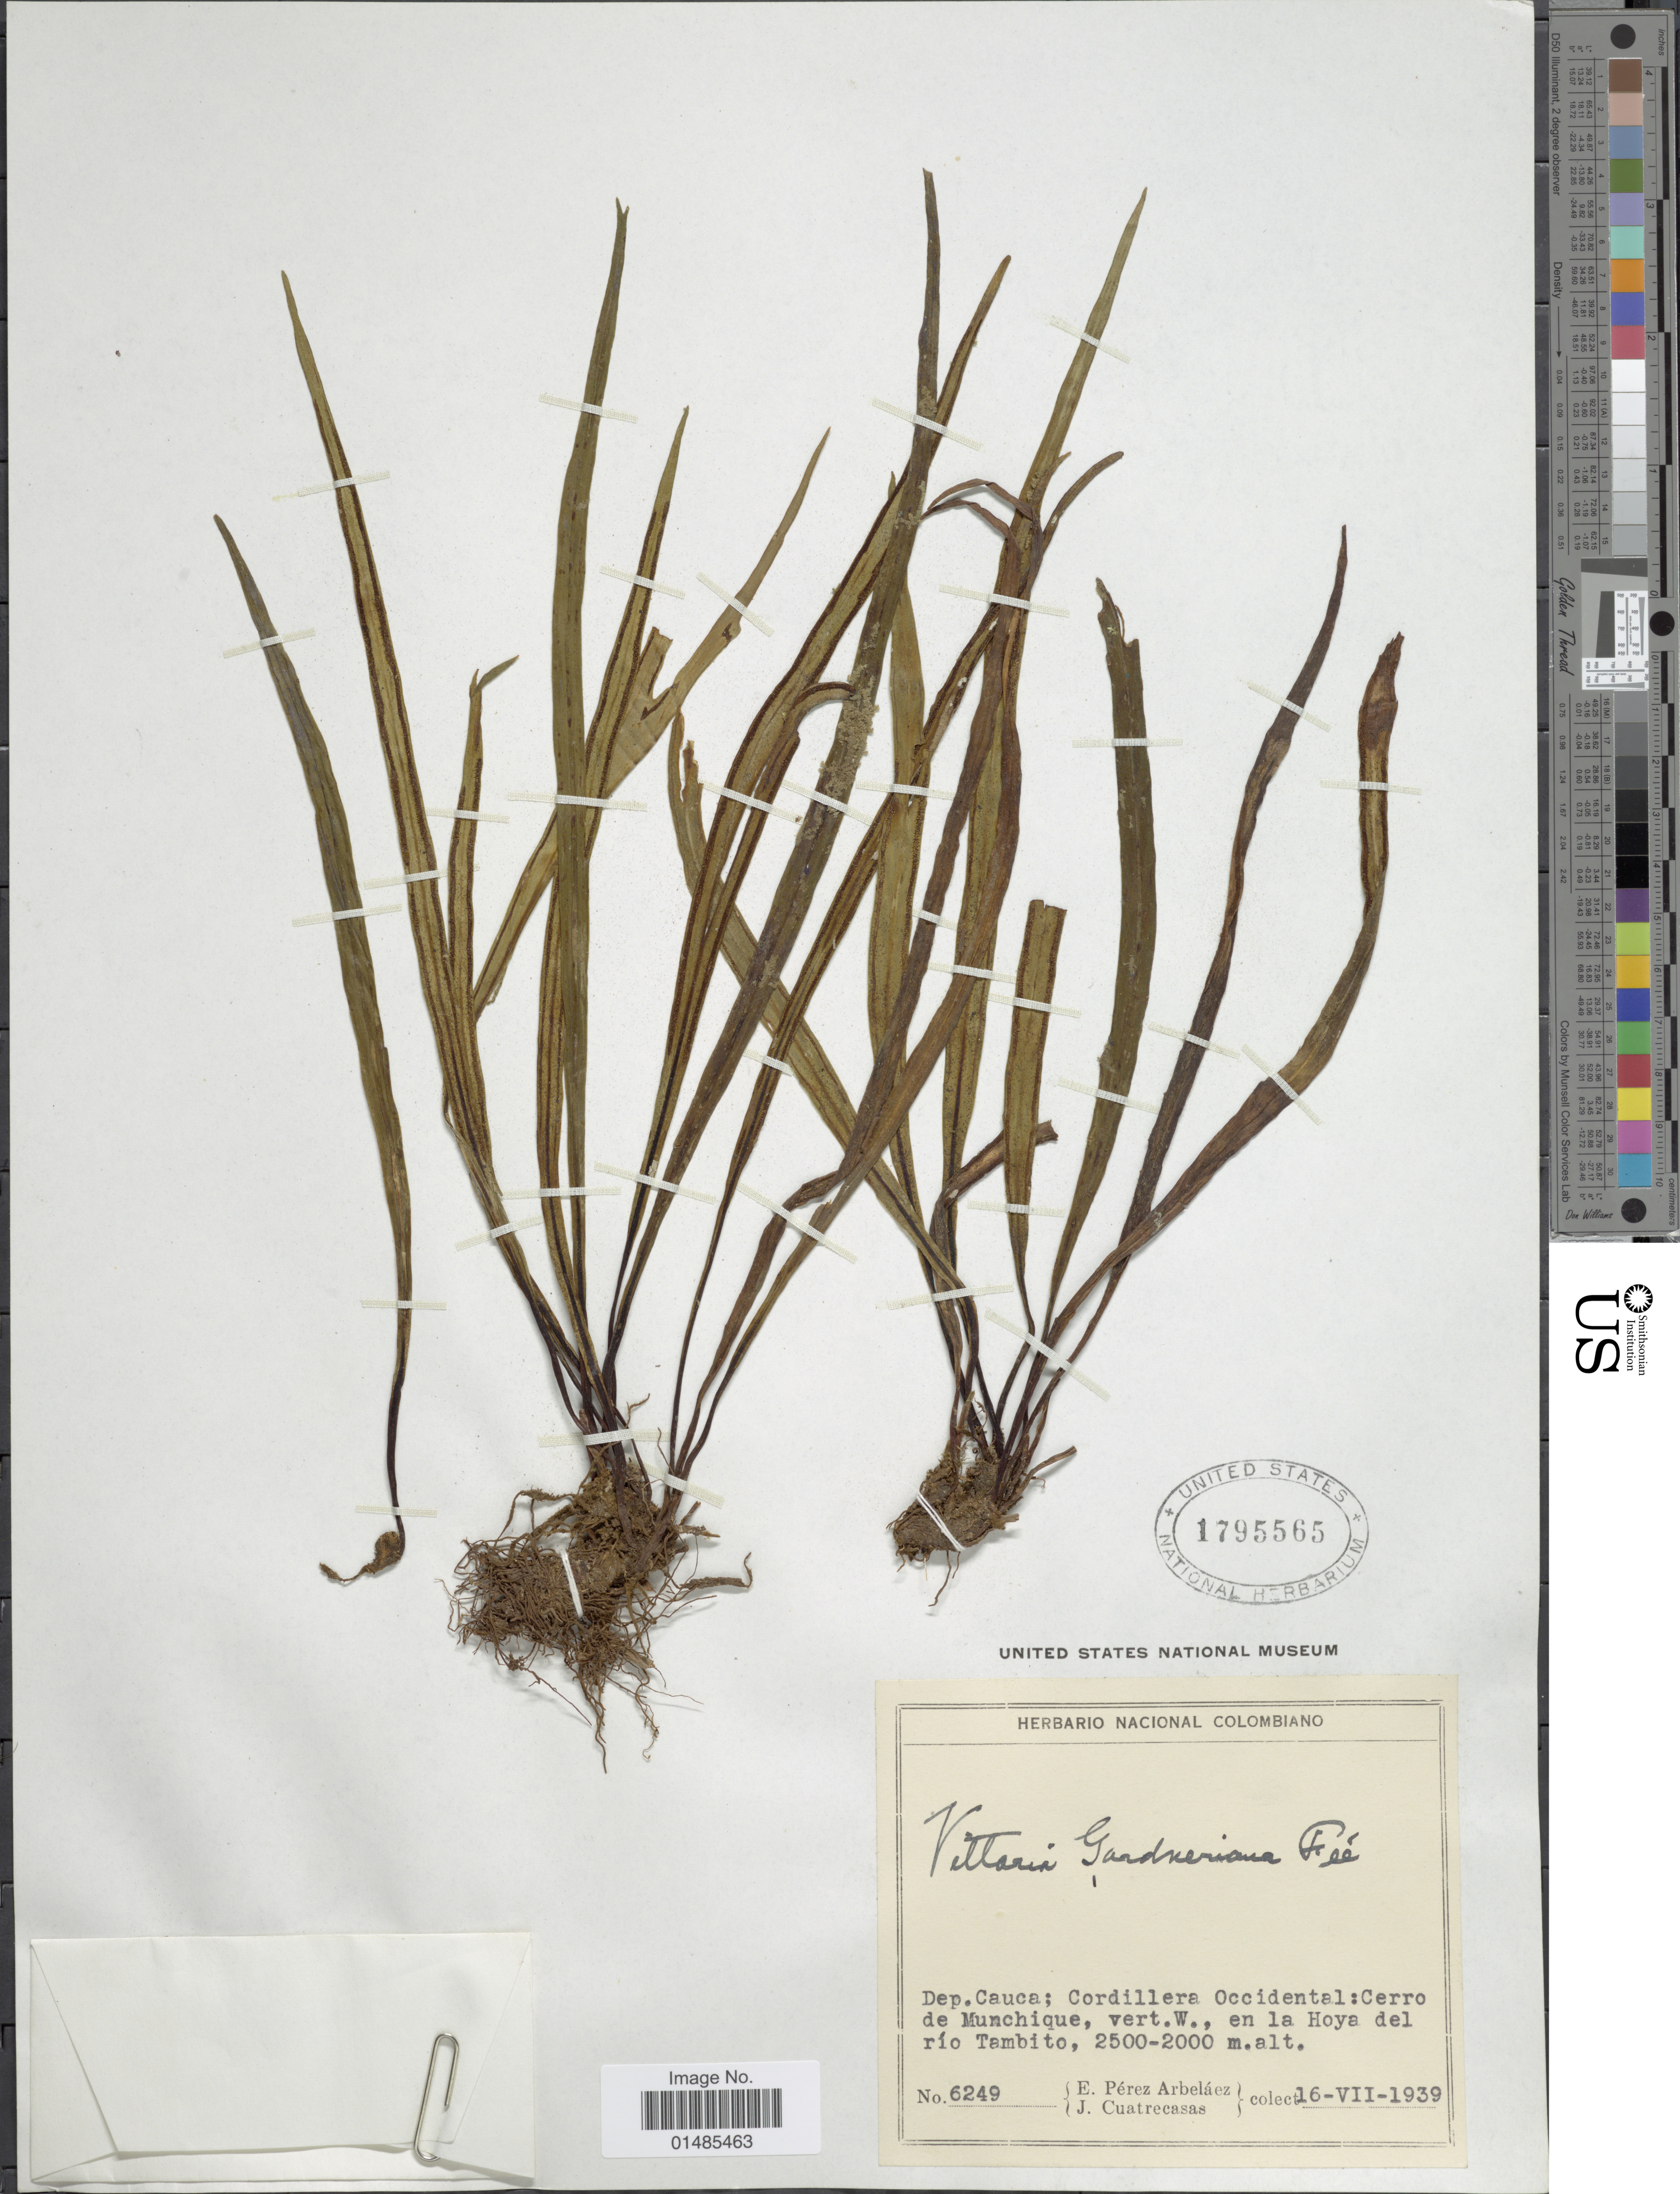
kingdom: Plantae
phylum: Tracheophyta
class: Polypodiopsida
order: Polypodiales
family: Pteridaceae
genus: Radiovittaria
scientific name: Radiovittaria gardneriana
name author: (Fée) E.H. Crane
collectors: E. Pérez Arbeláez & J. Cuatrecasas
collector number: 6249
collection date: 1939-07-16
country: Colombia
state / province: Cauca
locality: Cordillera Occidental: Cerro de Munchique, vert. W., en la Hoya del río Tambito.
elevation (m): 2000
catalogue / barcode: US 1795565